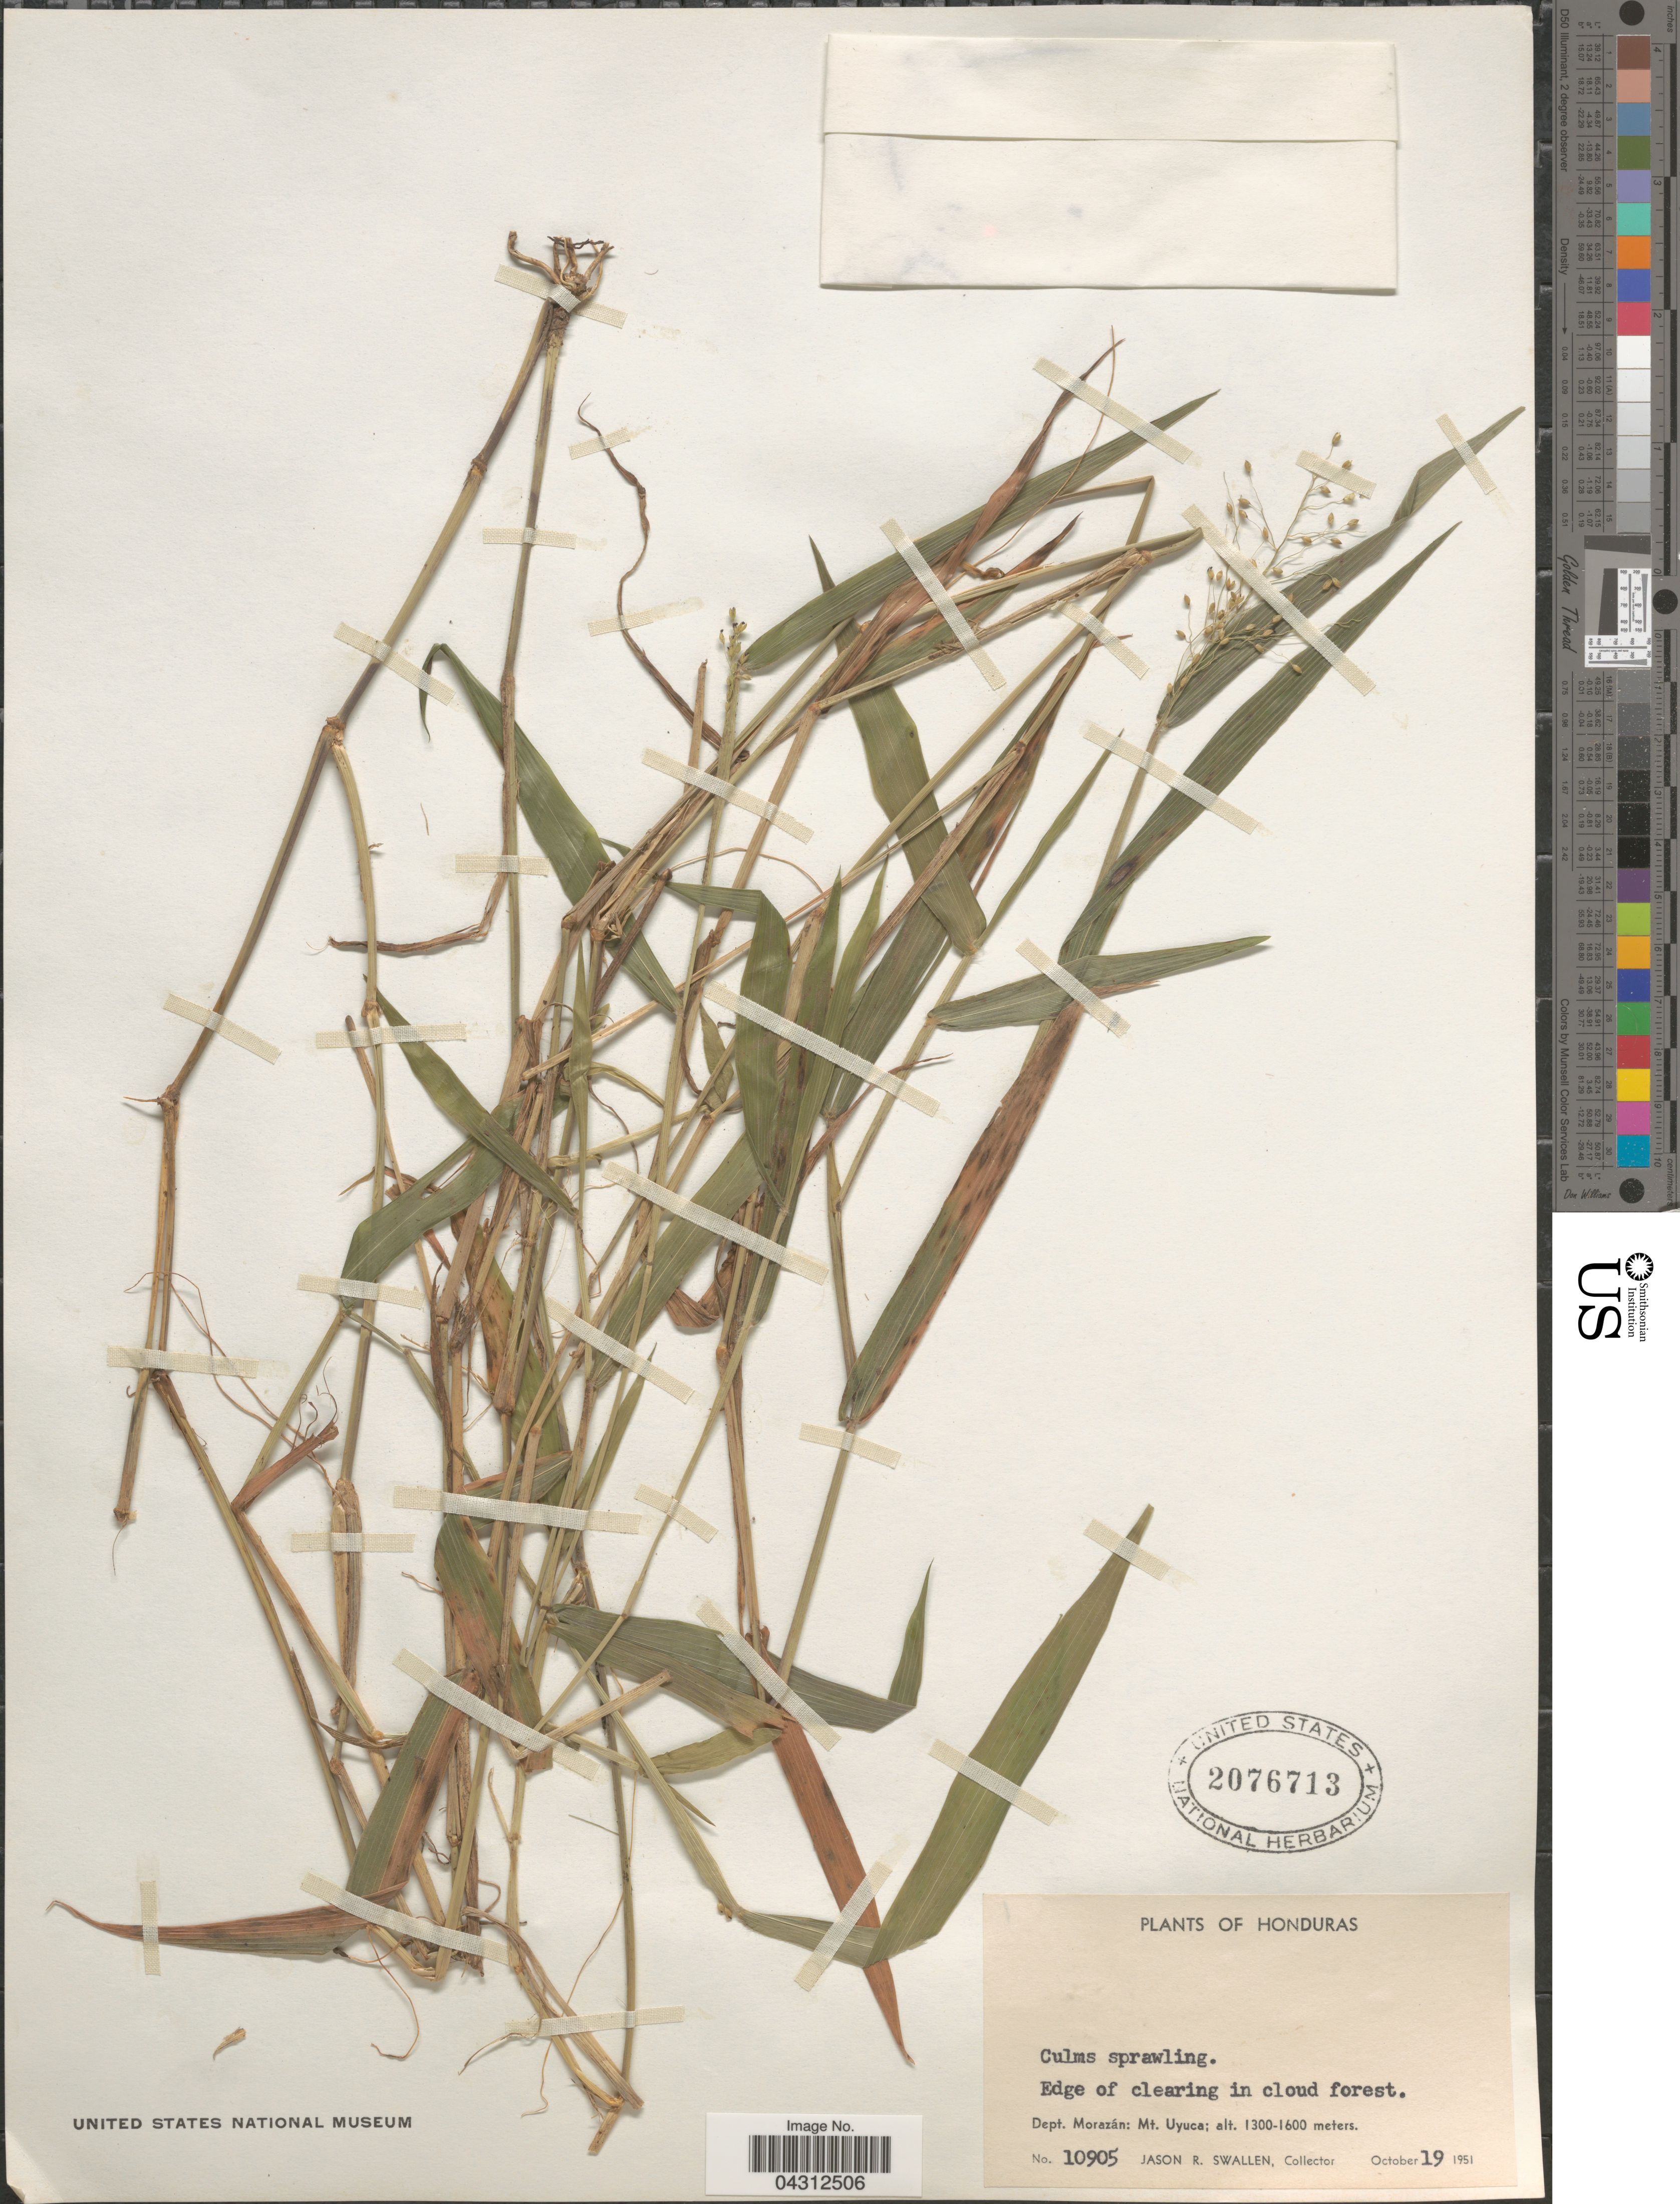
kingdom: Plantae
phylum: Tracheophyta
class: Liliopsida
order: Poales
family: Poaceae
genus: Panicum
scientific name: Panicum sp.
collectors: J. R. Swallen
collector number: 10905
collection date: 1951-10-19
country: Honduras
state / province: Fco. Morazán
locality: Edge of clearing in cloud forest. Dept. Morazán: Mt. Uyuca.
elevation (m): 1300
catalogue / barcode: US 2076713